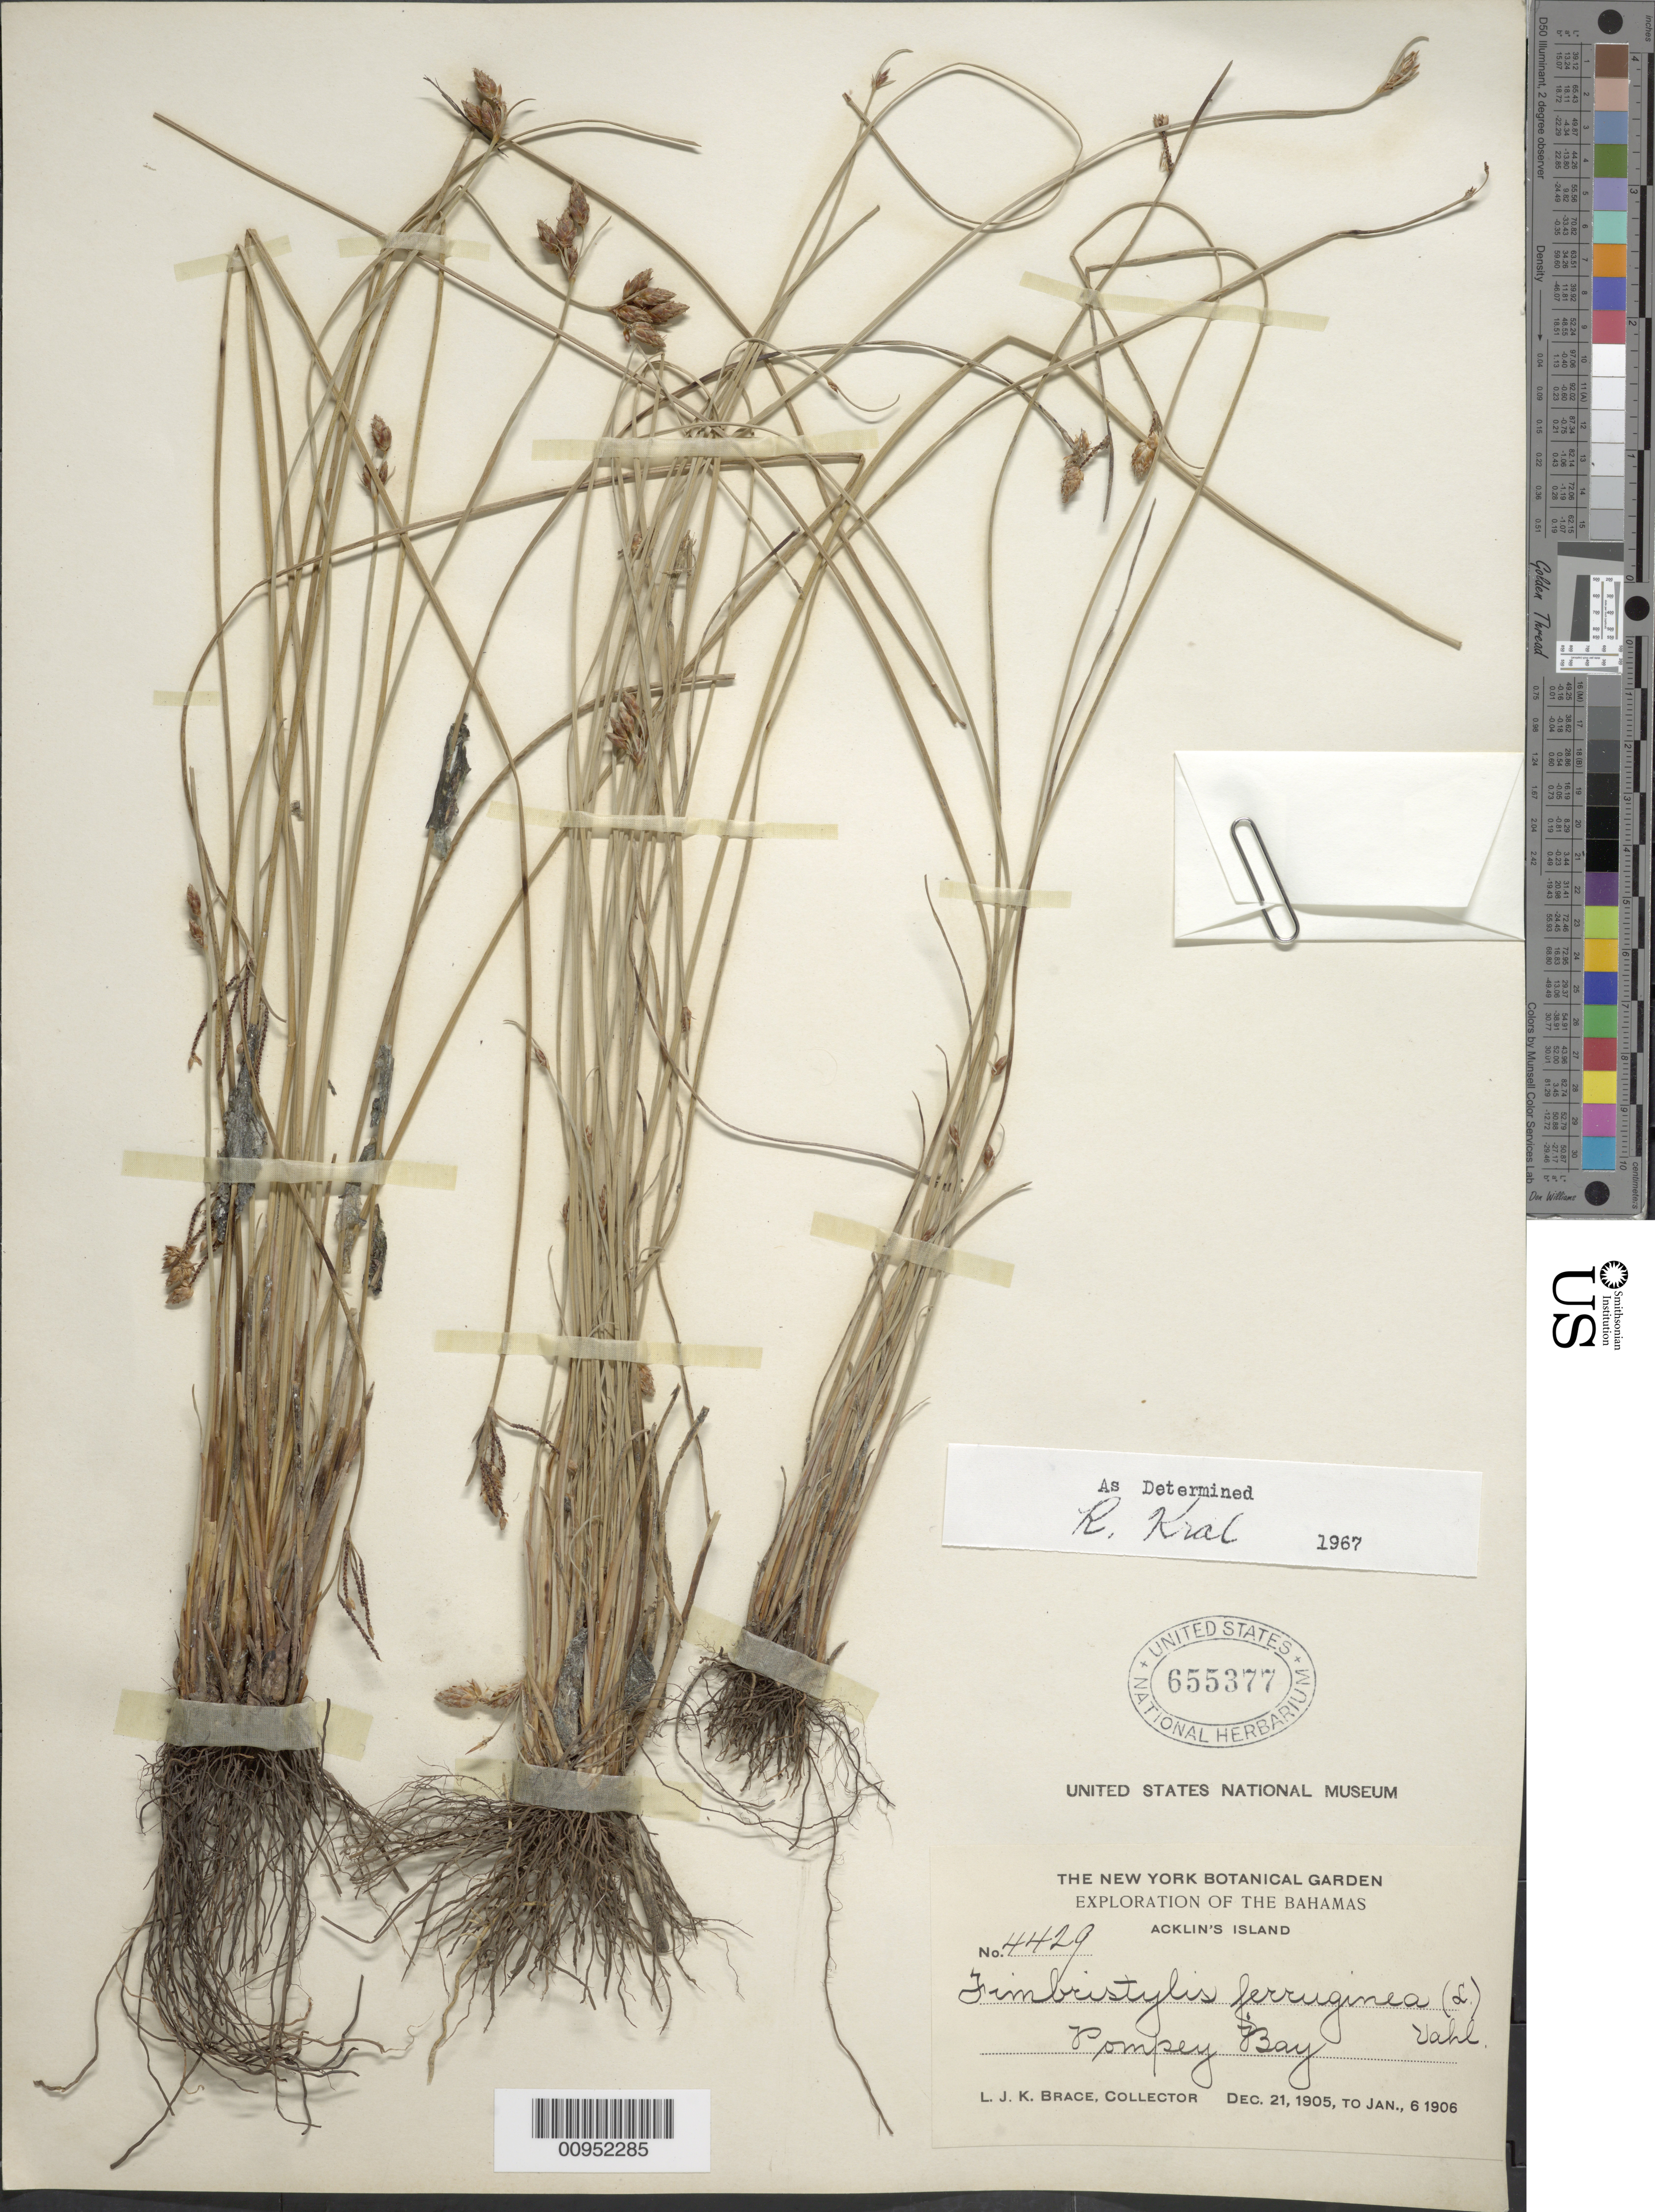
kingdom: Plantae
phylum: Tracheophyta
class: Liliopsida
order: Poales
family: Cyperaceae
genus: Fimbristylis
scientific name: Fimbristylis ferruginea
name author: (L.) Vahl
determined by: Kral, Robert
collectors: L. J. K. Brace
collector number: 4429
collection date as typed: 21 Dec 1906 to 06 Jan 1906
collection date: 1906-01-06/1906-12-21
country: Bahamas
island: Acklins I.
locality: Pompey Bay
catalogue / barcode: US 655377